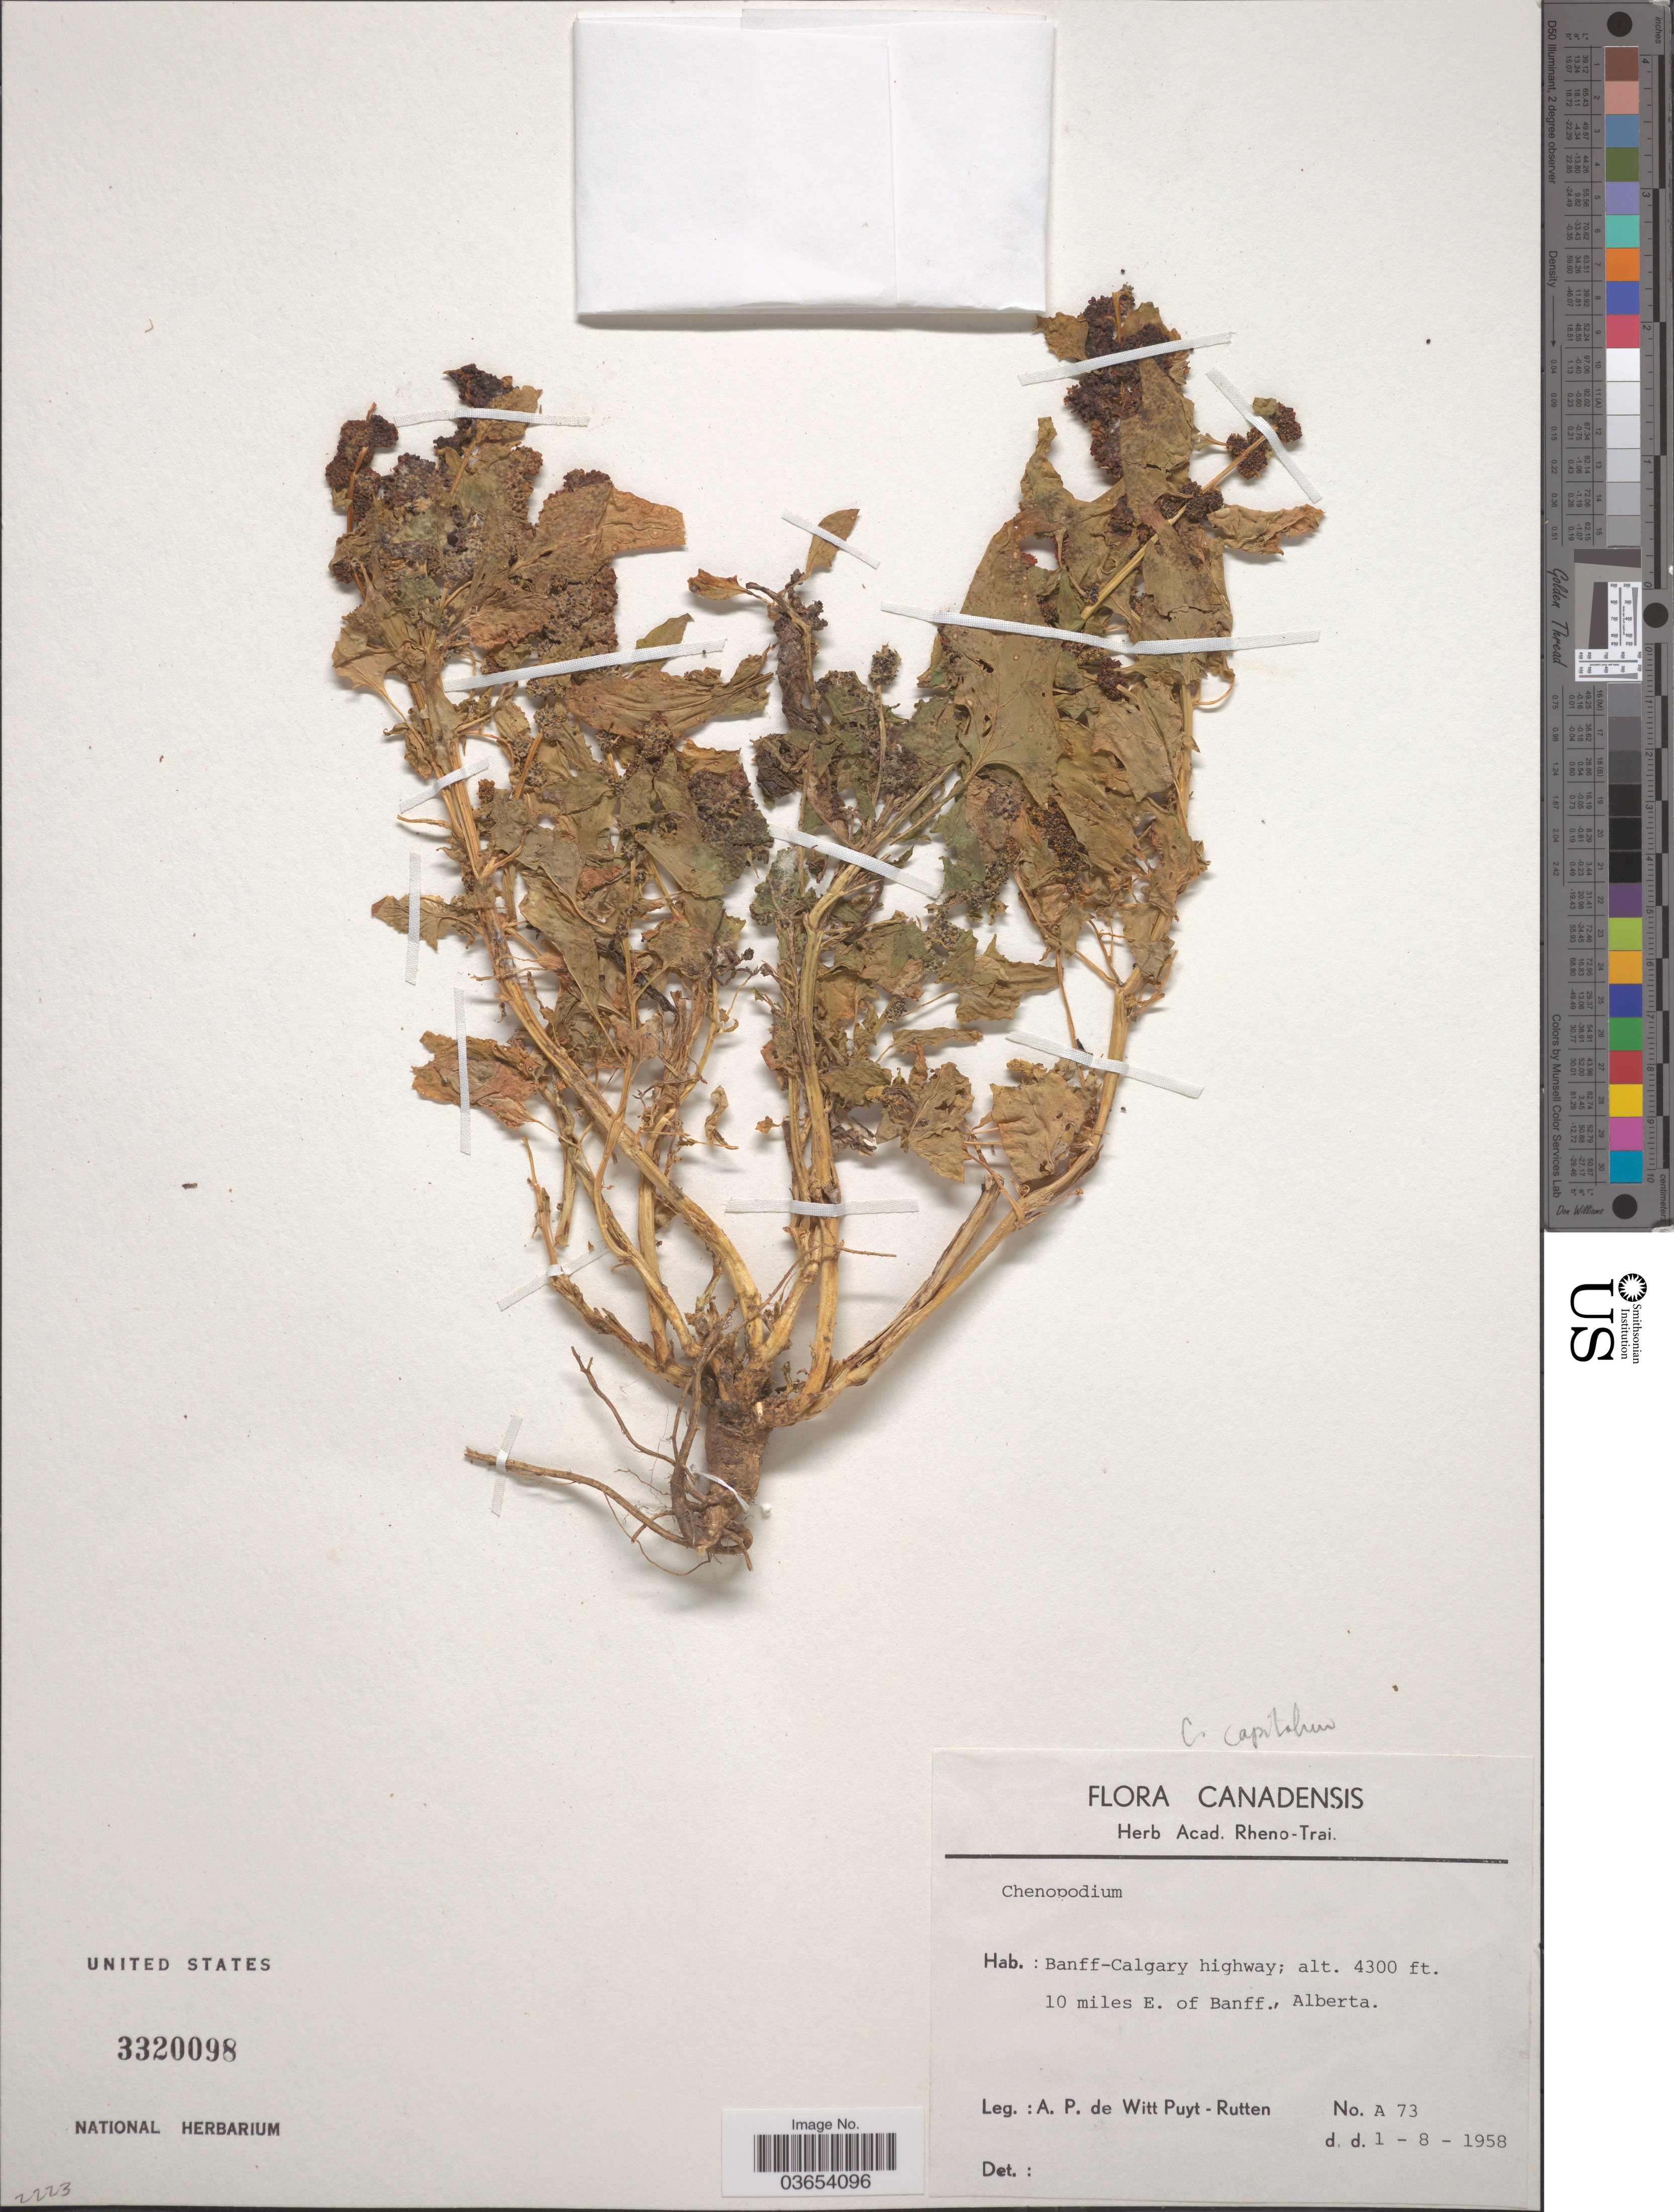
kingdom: Plantae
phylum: Tracheophyta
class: Magnoliopsida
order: Caryophyllales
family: Amaranthaceae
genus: Chenopodium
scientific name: Chenopodium sp.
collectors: A. De Wit Puyt-Rutten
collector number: A73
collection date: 1958-08-01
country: Canada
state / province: Alberta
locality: Banff-Calgary highway; 10 miles E. of Banff.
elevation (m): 1311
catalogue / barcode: US 3320098